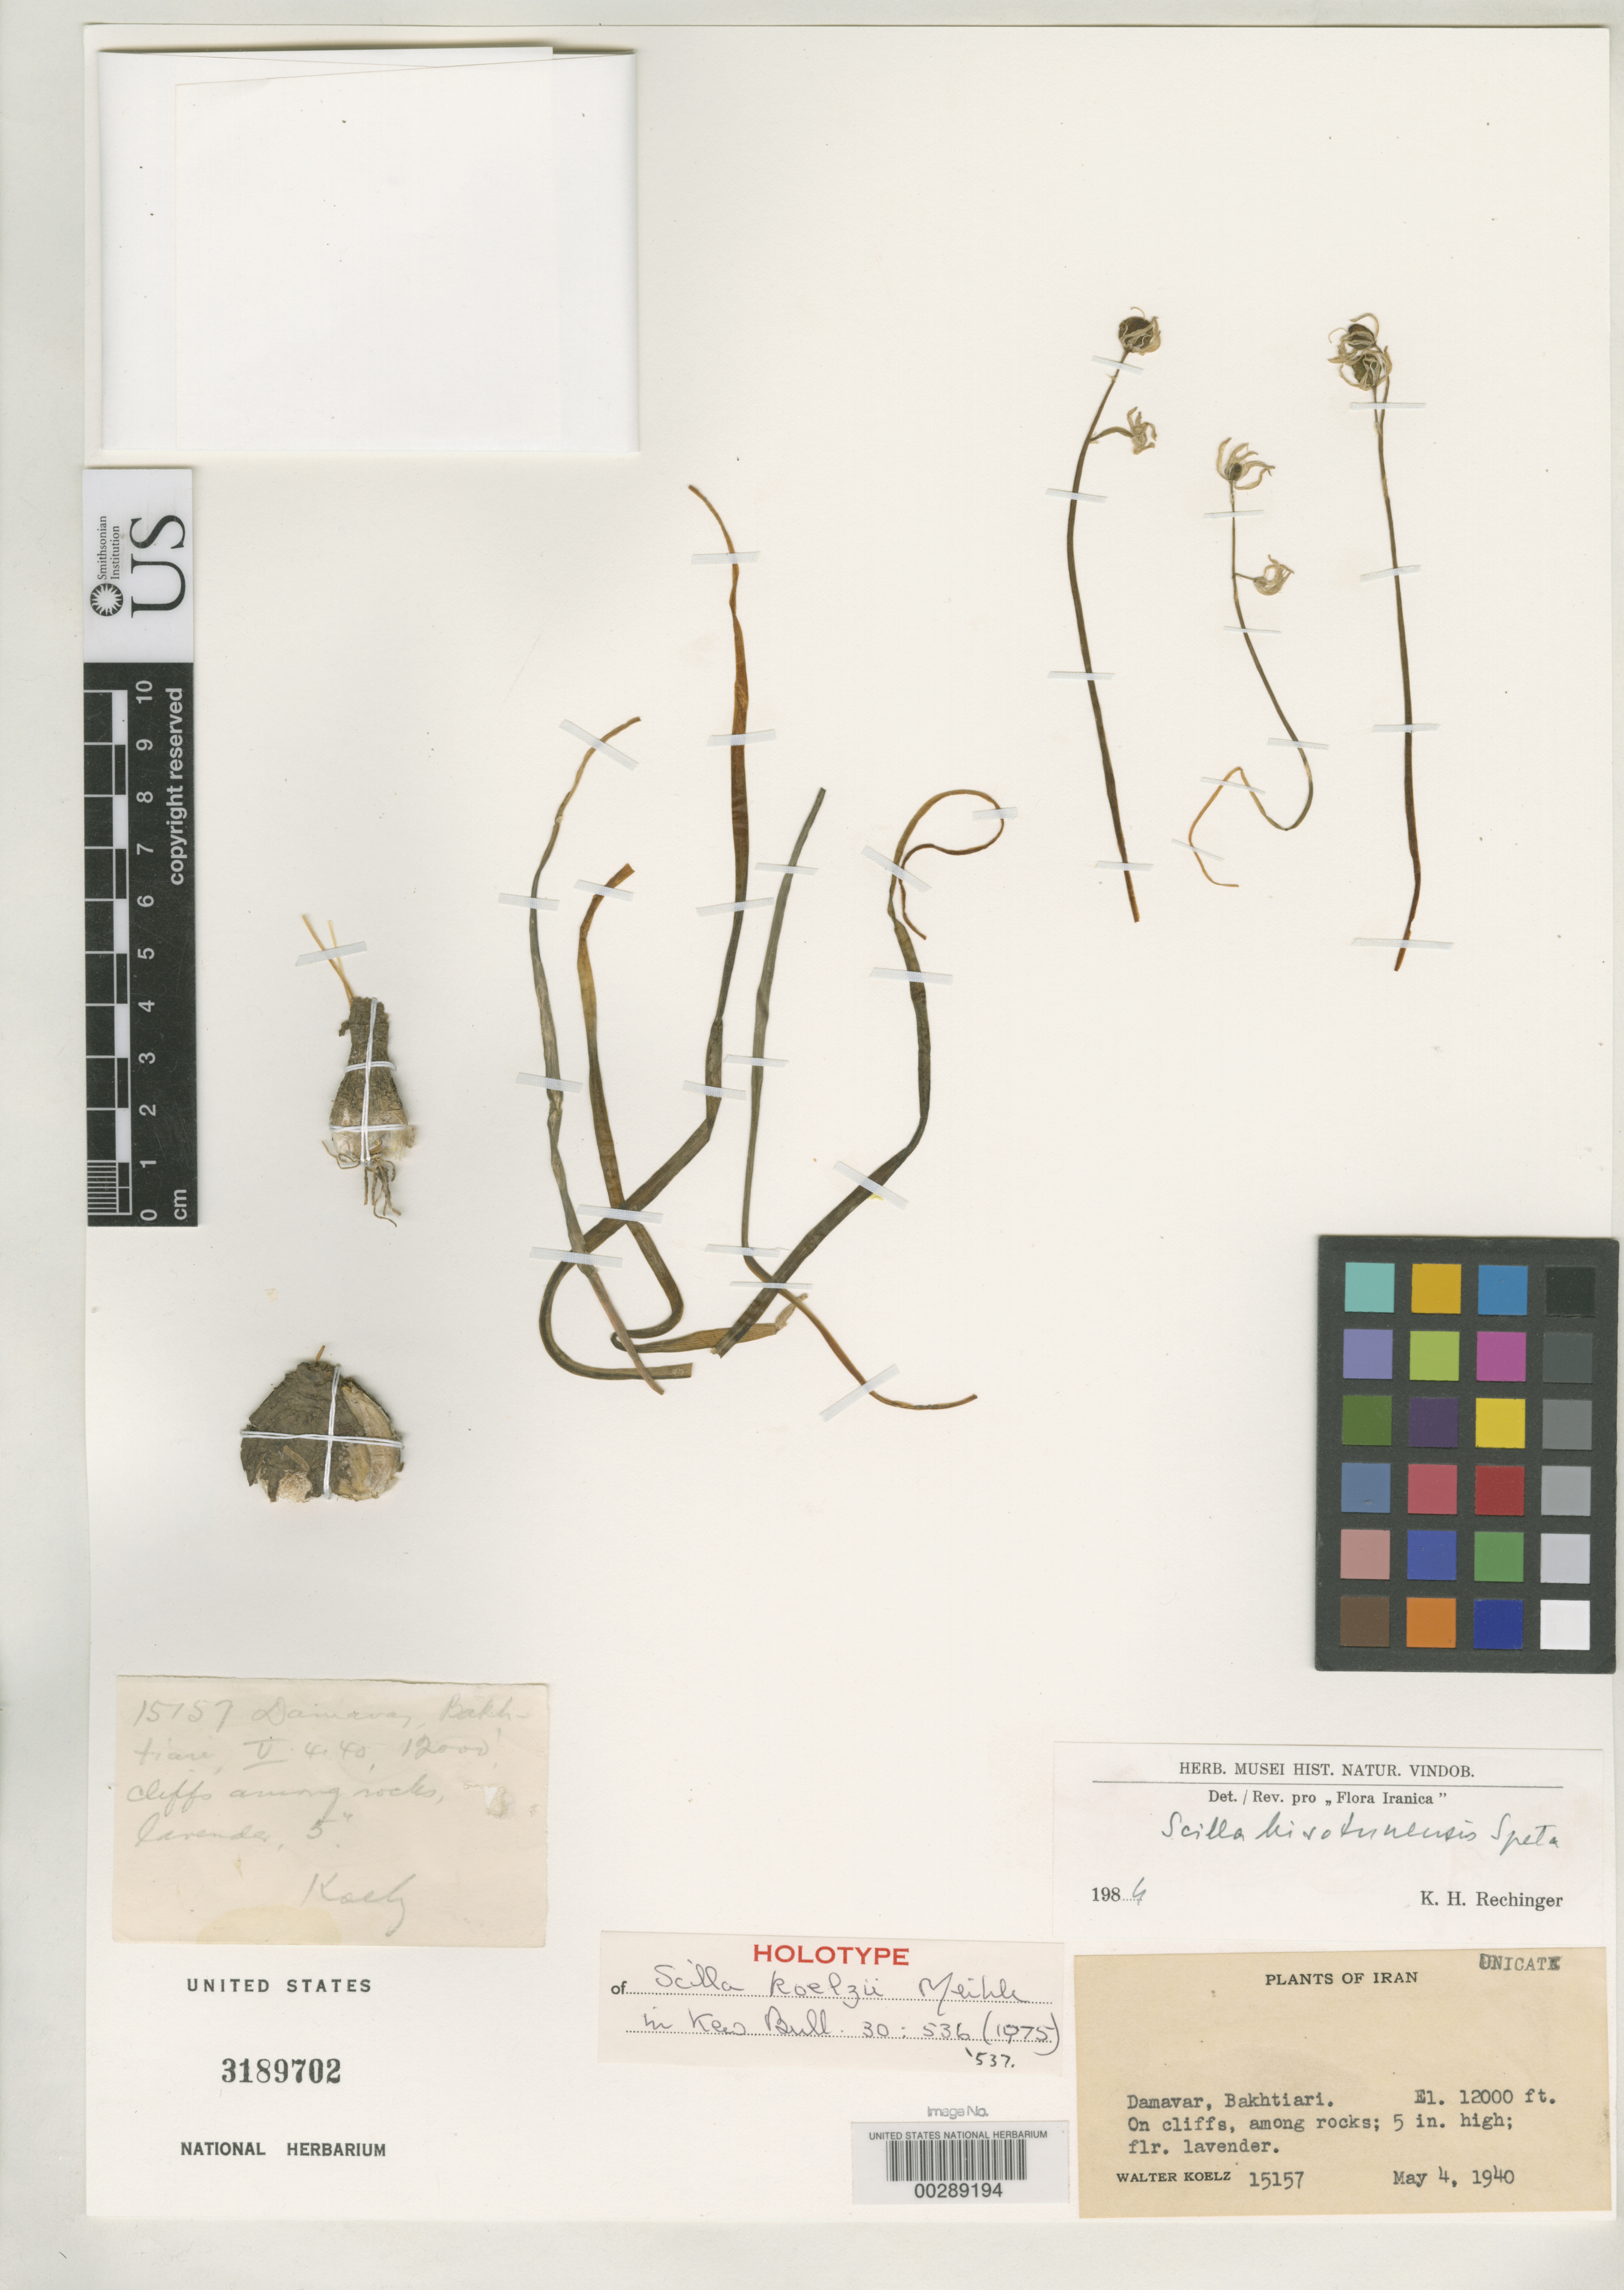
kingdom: Plantae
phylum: Tracheophyta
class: Liliopsida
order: Asparagales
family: Asparagaceae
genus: Scilla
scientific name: Scilla koelzii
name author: Meikle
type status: Isotype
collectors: W. N. Koelz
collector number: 15157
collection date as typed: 04 May 1940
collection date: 1940-05-04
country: Iran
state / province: Chahar Mahaal and Bakhtiari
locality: Damavar.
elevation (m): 3658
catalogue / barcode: US 3189702